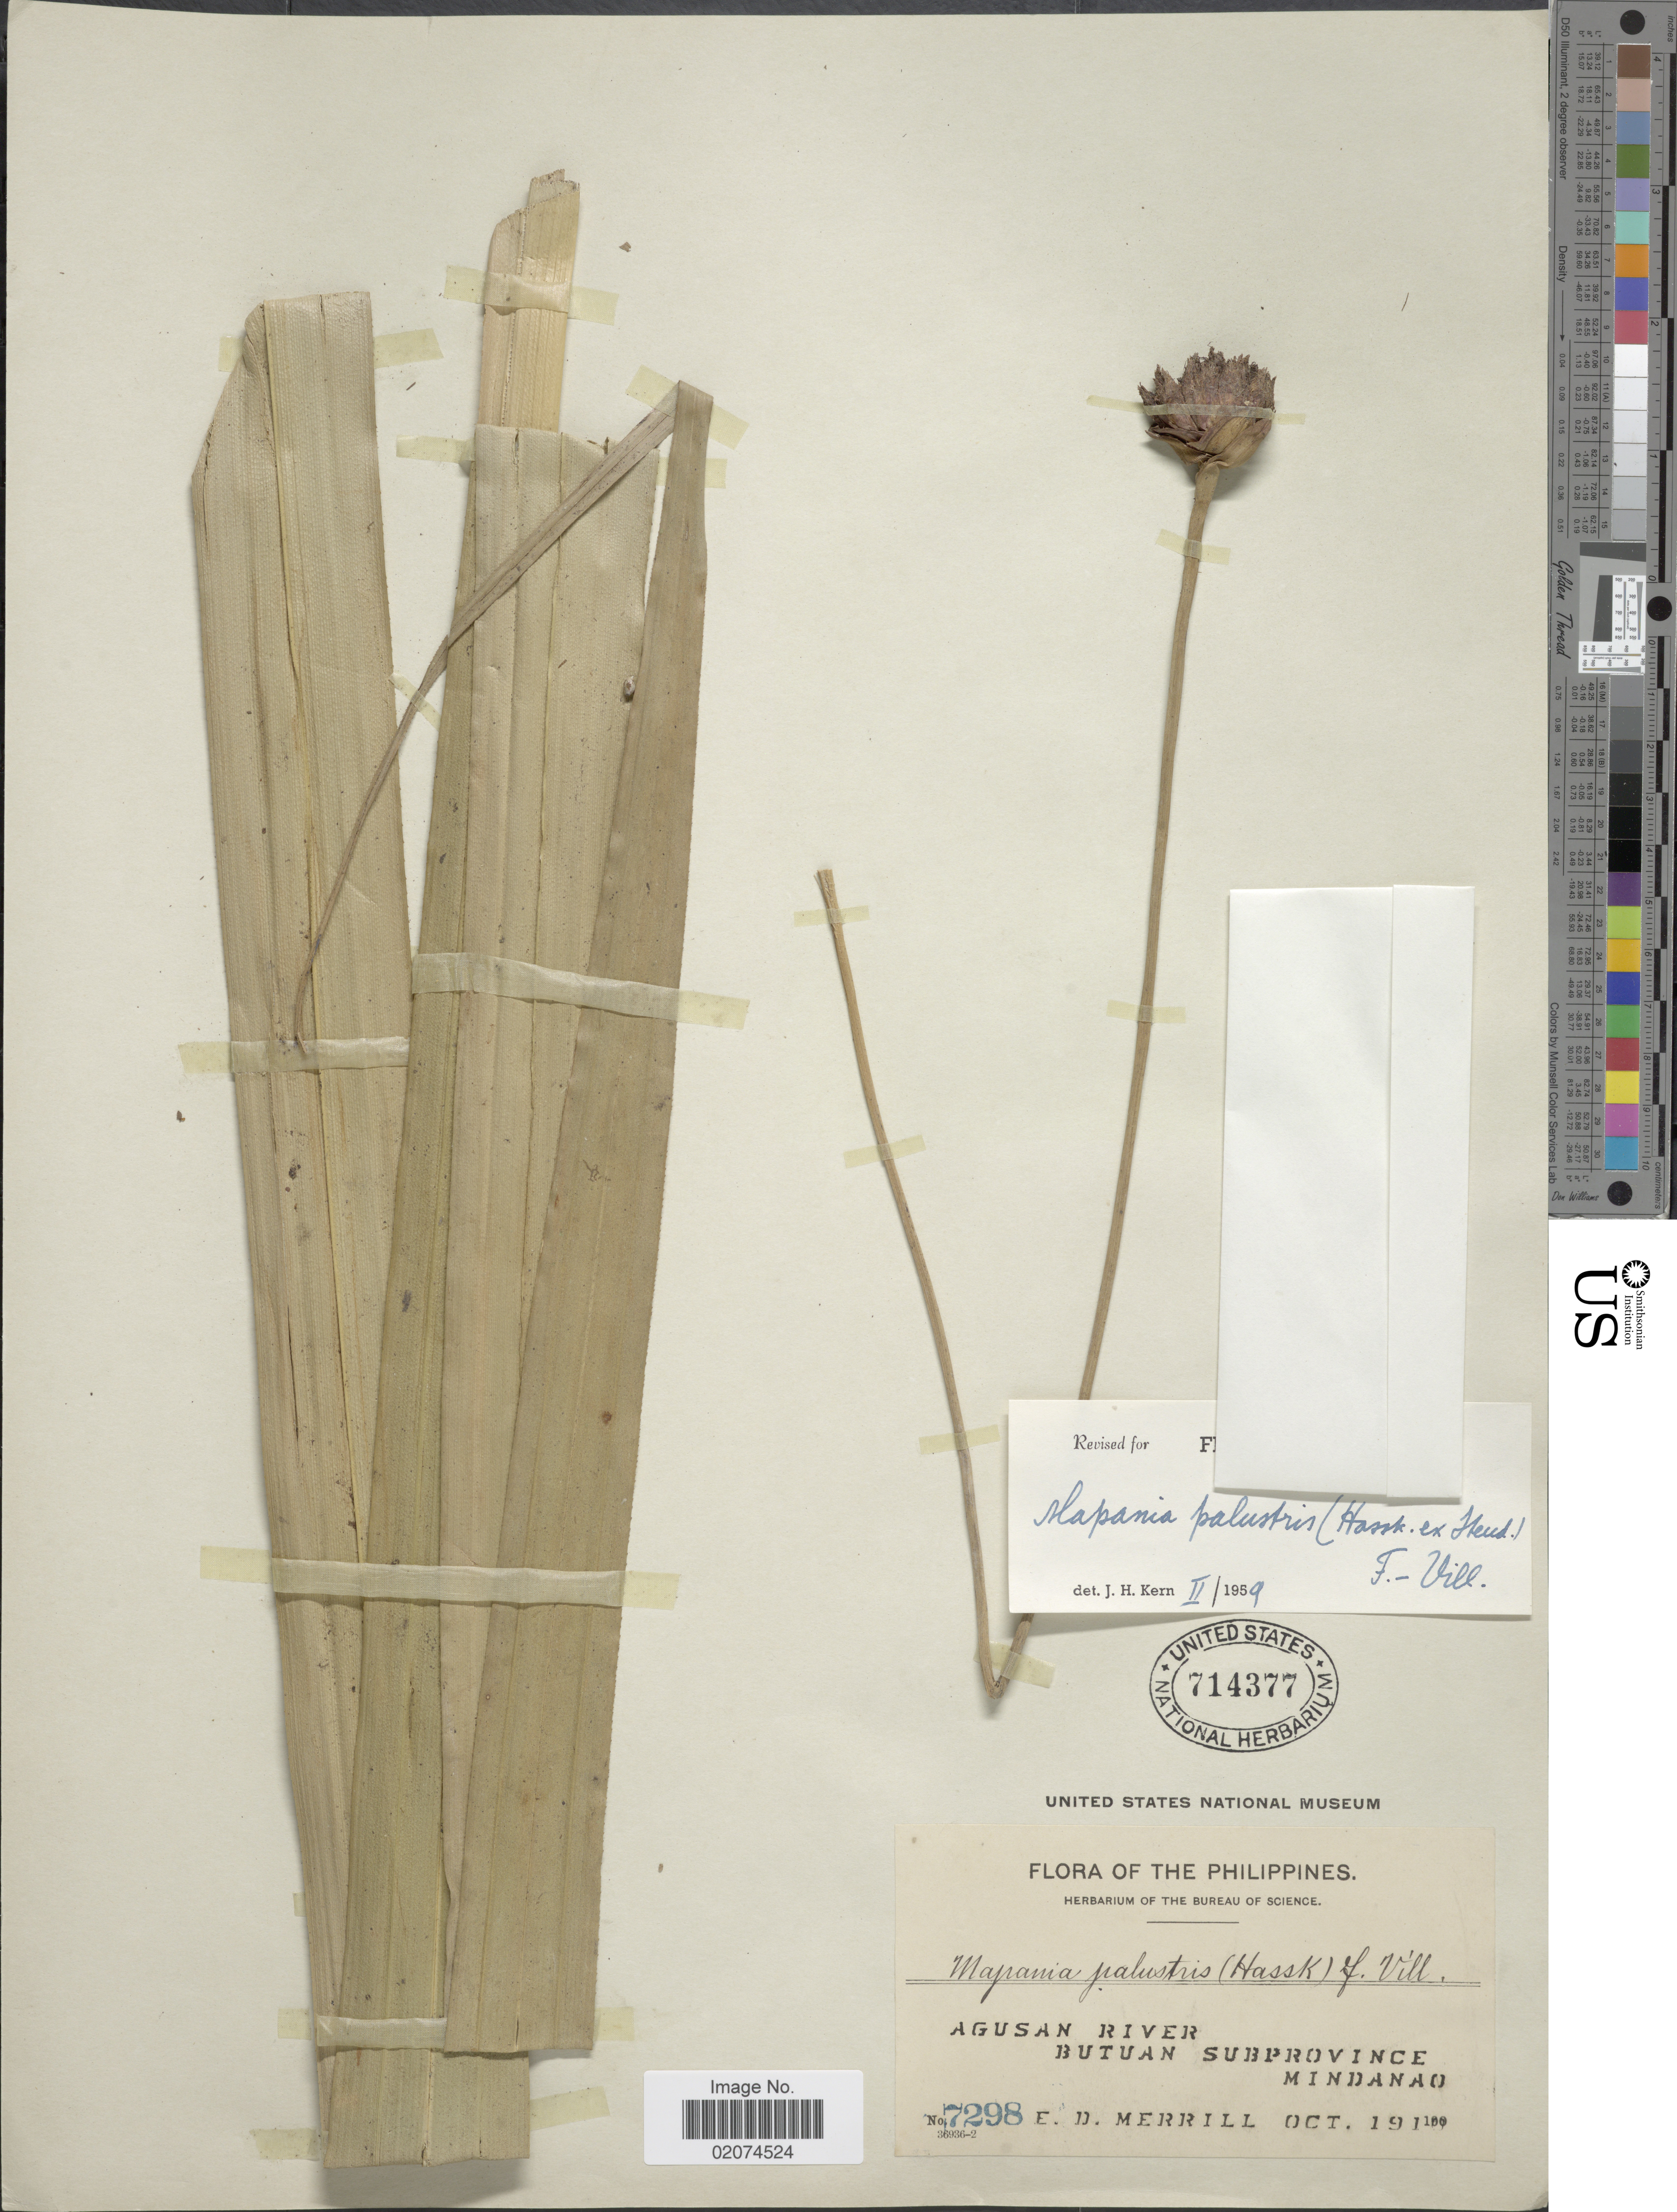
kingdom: Plantae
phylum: Tracheophyta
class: Liliopsida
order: Poales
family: Cyperaceae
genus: Mapania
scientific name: Mapania palustris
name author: (Hassk. ex Steud.) Fern.-Vill.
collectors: E. D. Merrill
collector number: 7298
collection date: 1910-10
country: Philippines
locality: Agusan River, Butuan Subprovince, Mindanao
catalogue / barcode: US 714377